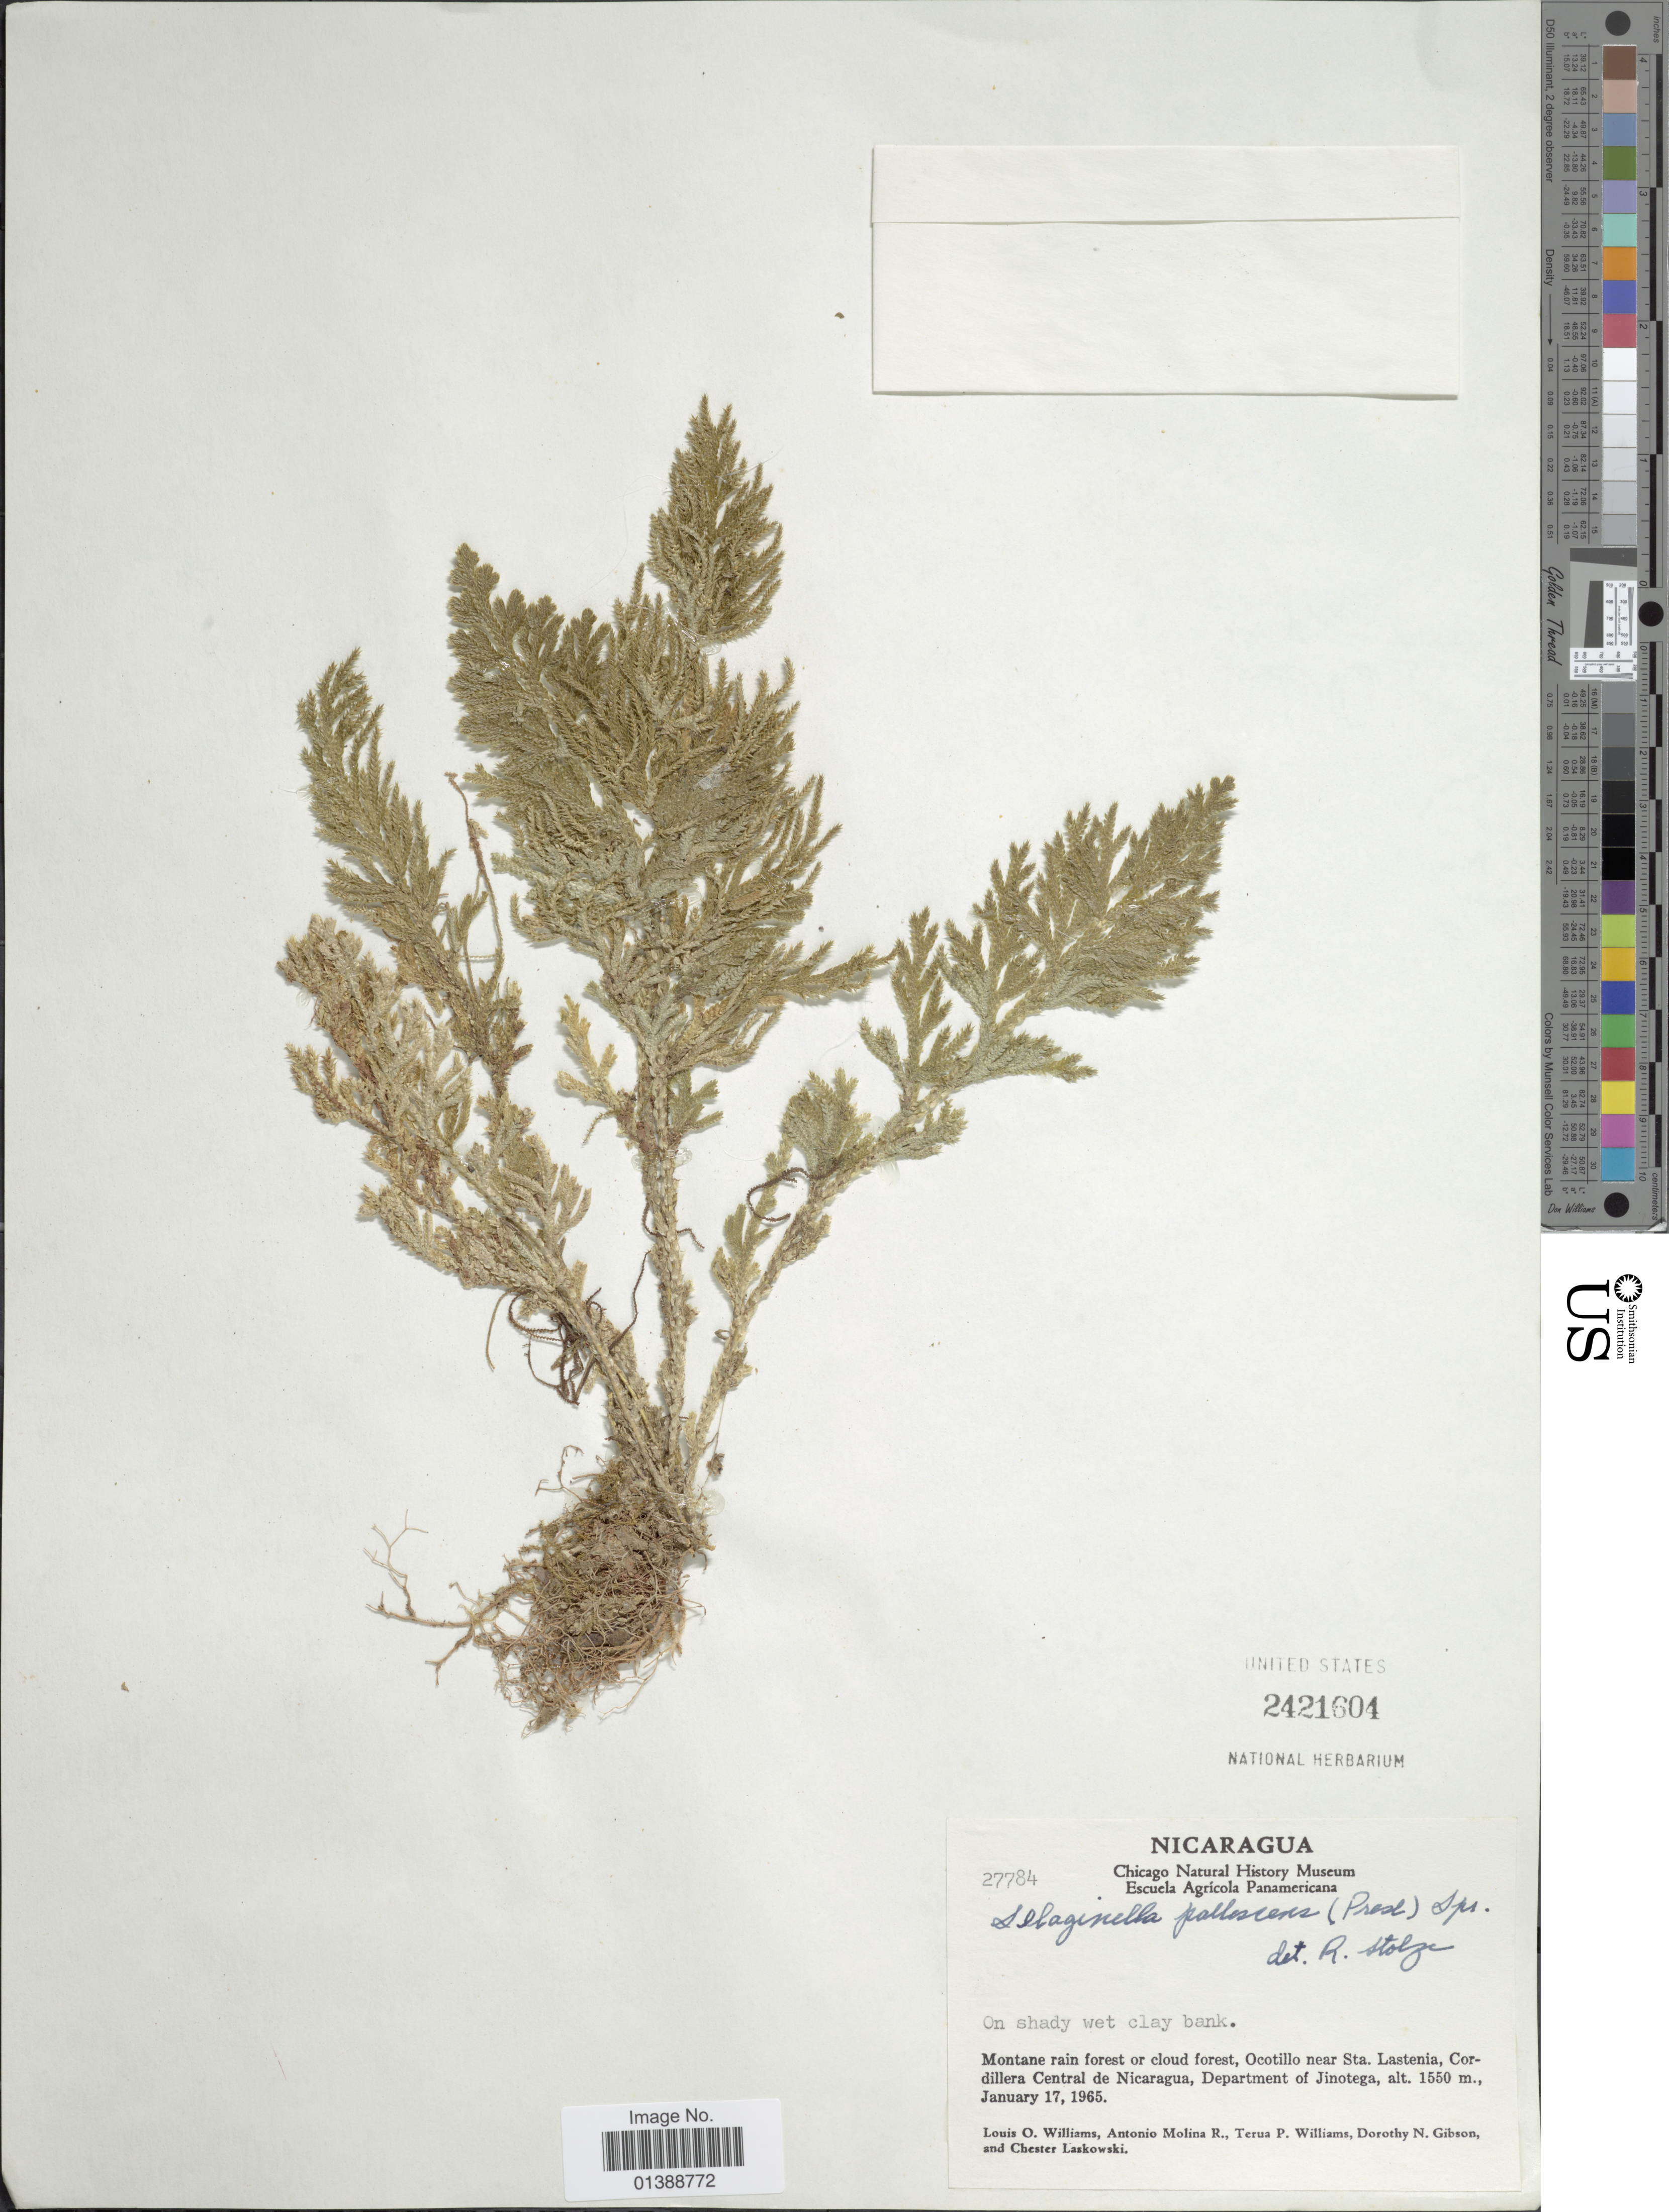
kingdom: Plantae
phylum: Tracheophyta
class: Lycopodiopsida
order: Selaginellales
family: Selaginellaceae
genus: Selaginella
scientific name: Selaginella pallescens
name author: (C. Presl) Spring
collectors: L. O. Williams, A. Molina R., T. P. Williams, D. N. Gibson & C. Laskowski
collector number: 27784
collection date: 1965-01-17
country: Nicaragua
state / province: Jinotega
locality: Ocotillo near Sta Lastenia, Cordillera Central de NIcaragua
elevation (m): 1550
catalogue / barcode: US 2421604